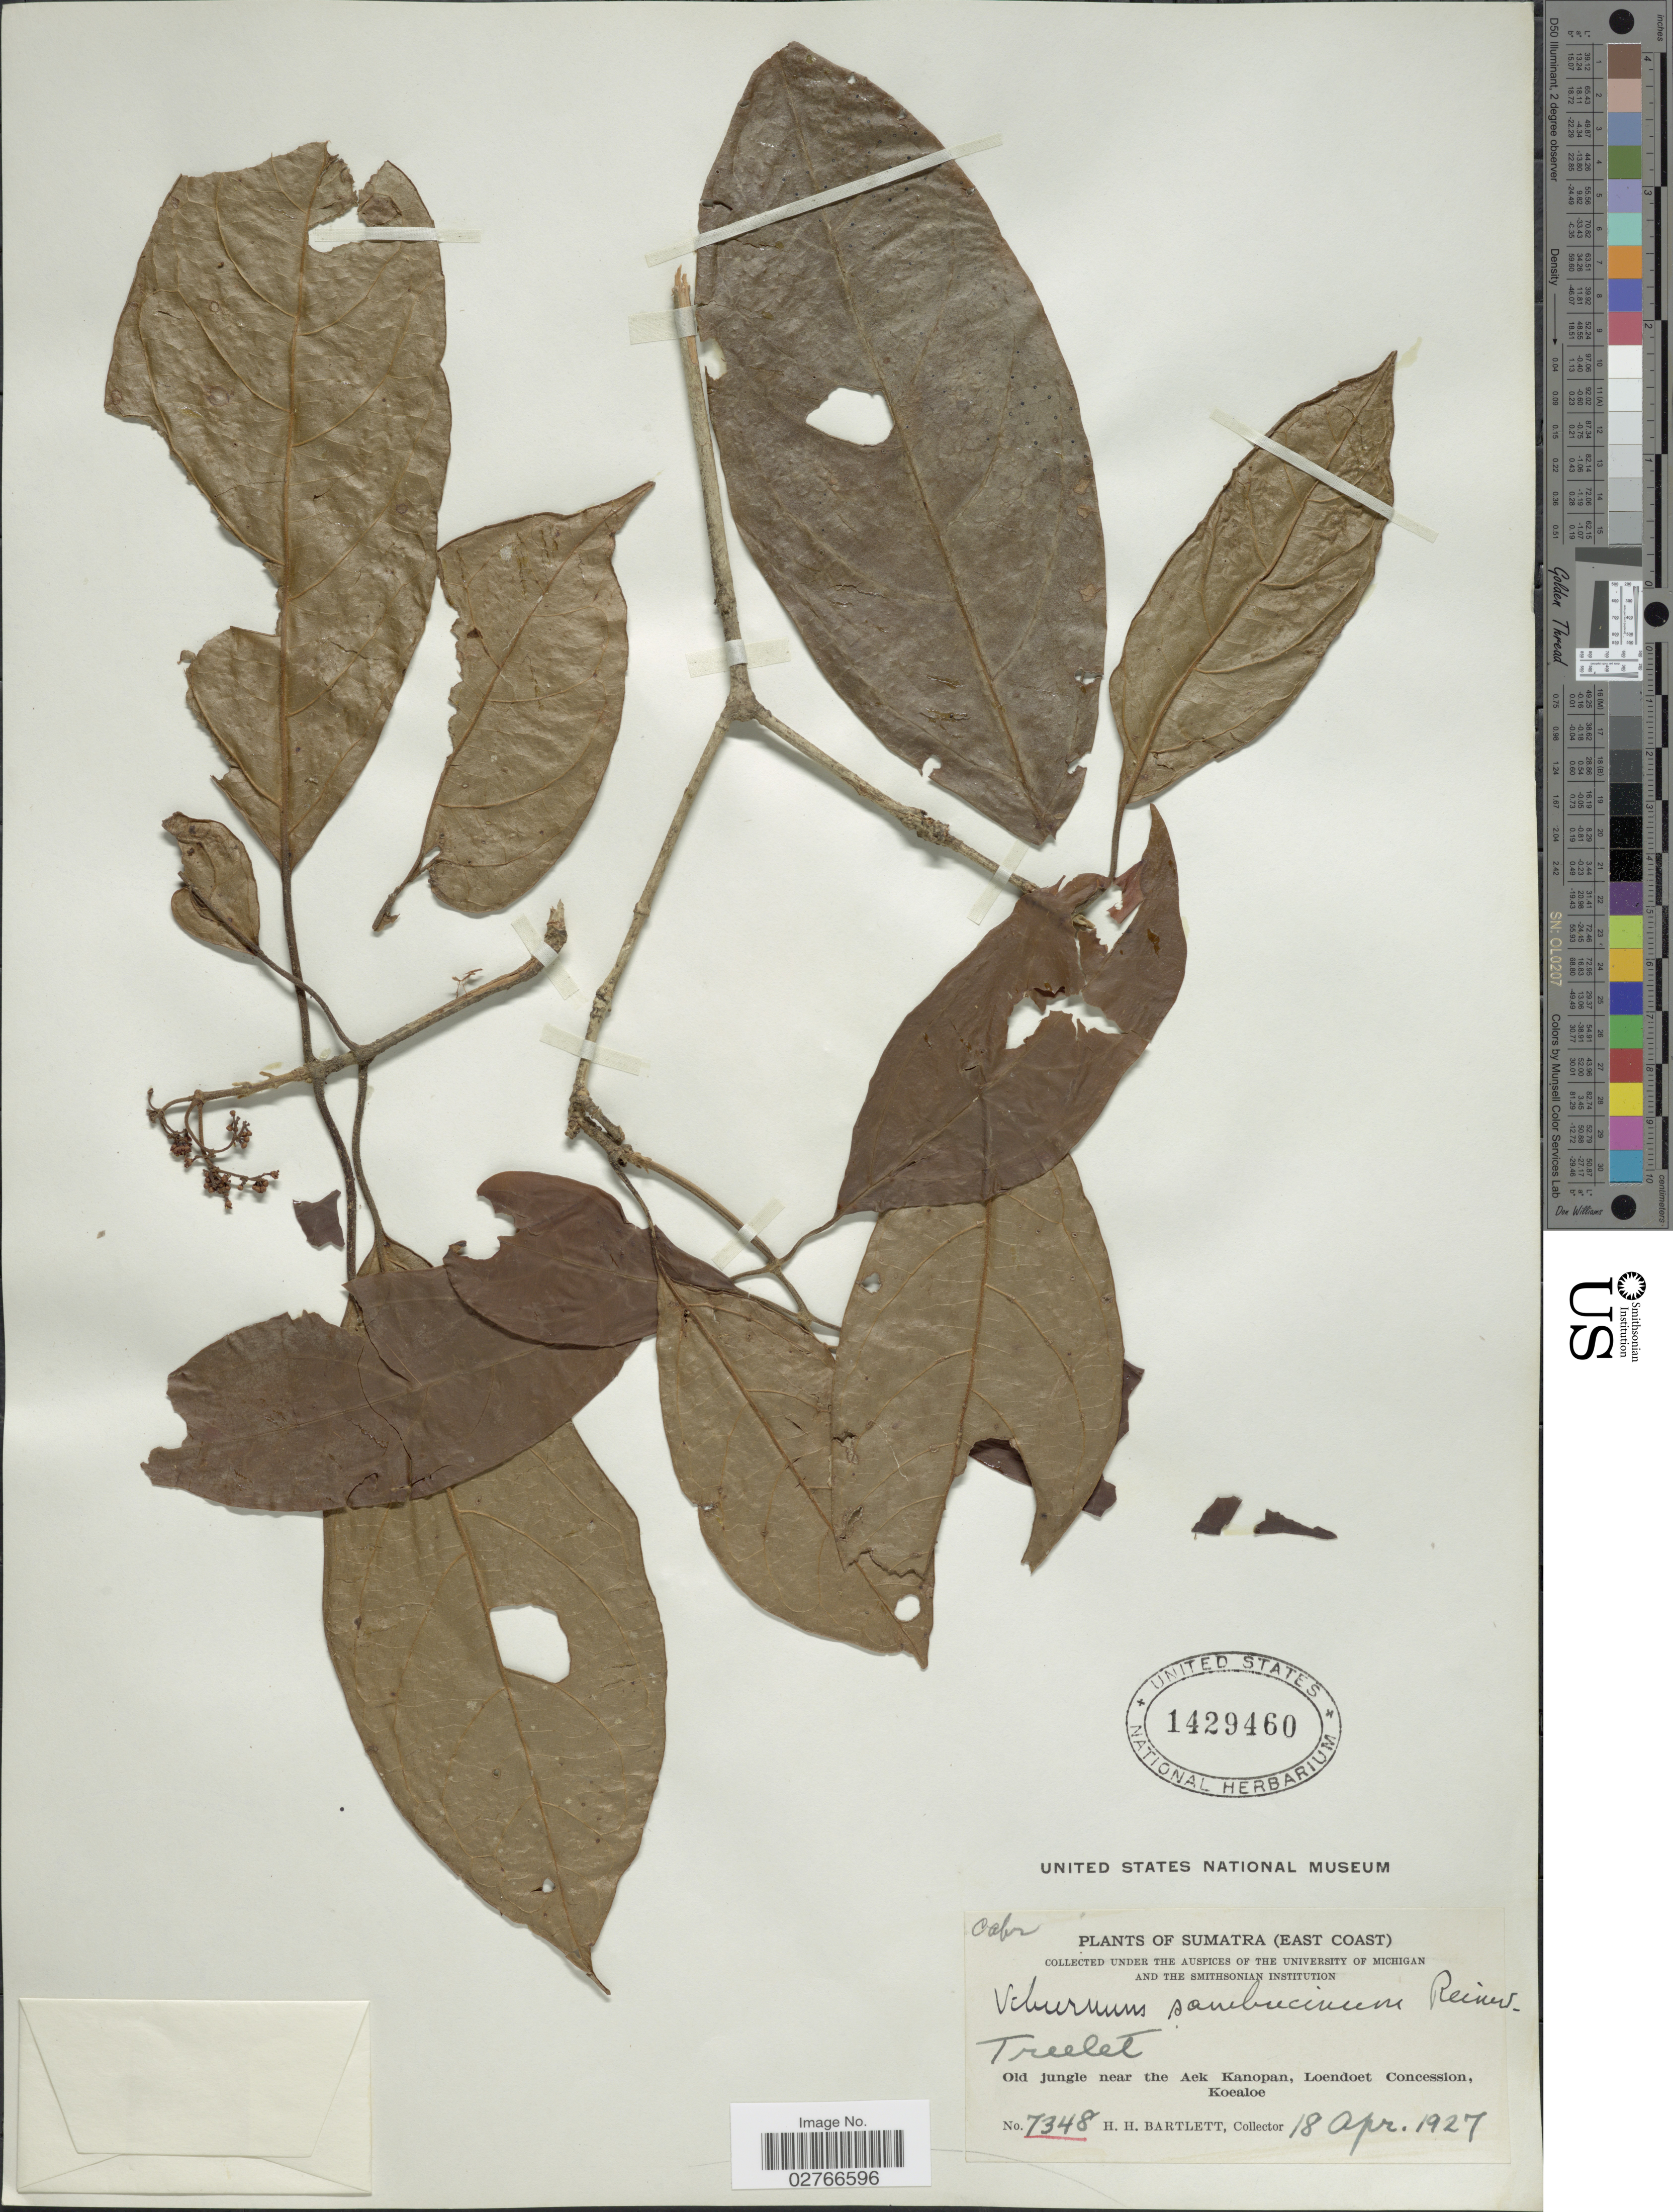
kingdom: Plantae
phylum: Tracheophyta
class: Magnoliopsida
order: Dipsacales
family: Viburnaceae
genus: Viburnum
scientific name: Viburnum sambucinum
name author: Reinw. ex Blume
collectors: H. H. Bartlett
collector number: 7348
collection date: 1927-04-18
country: Indonesia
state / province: Sumatra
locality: (East Coast). Old jungle near the Aek Kanopan, Loendoet Concession, Koealoe.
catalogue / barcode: US 1429460